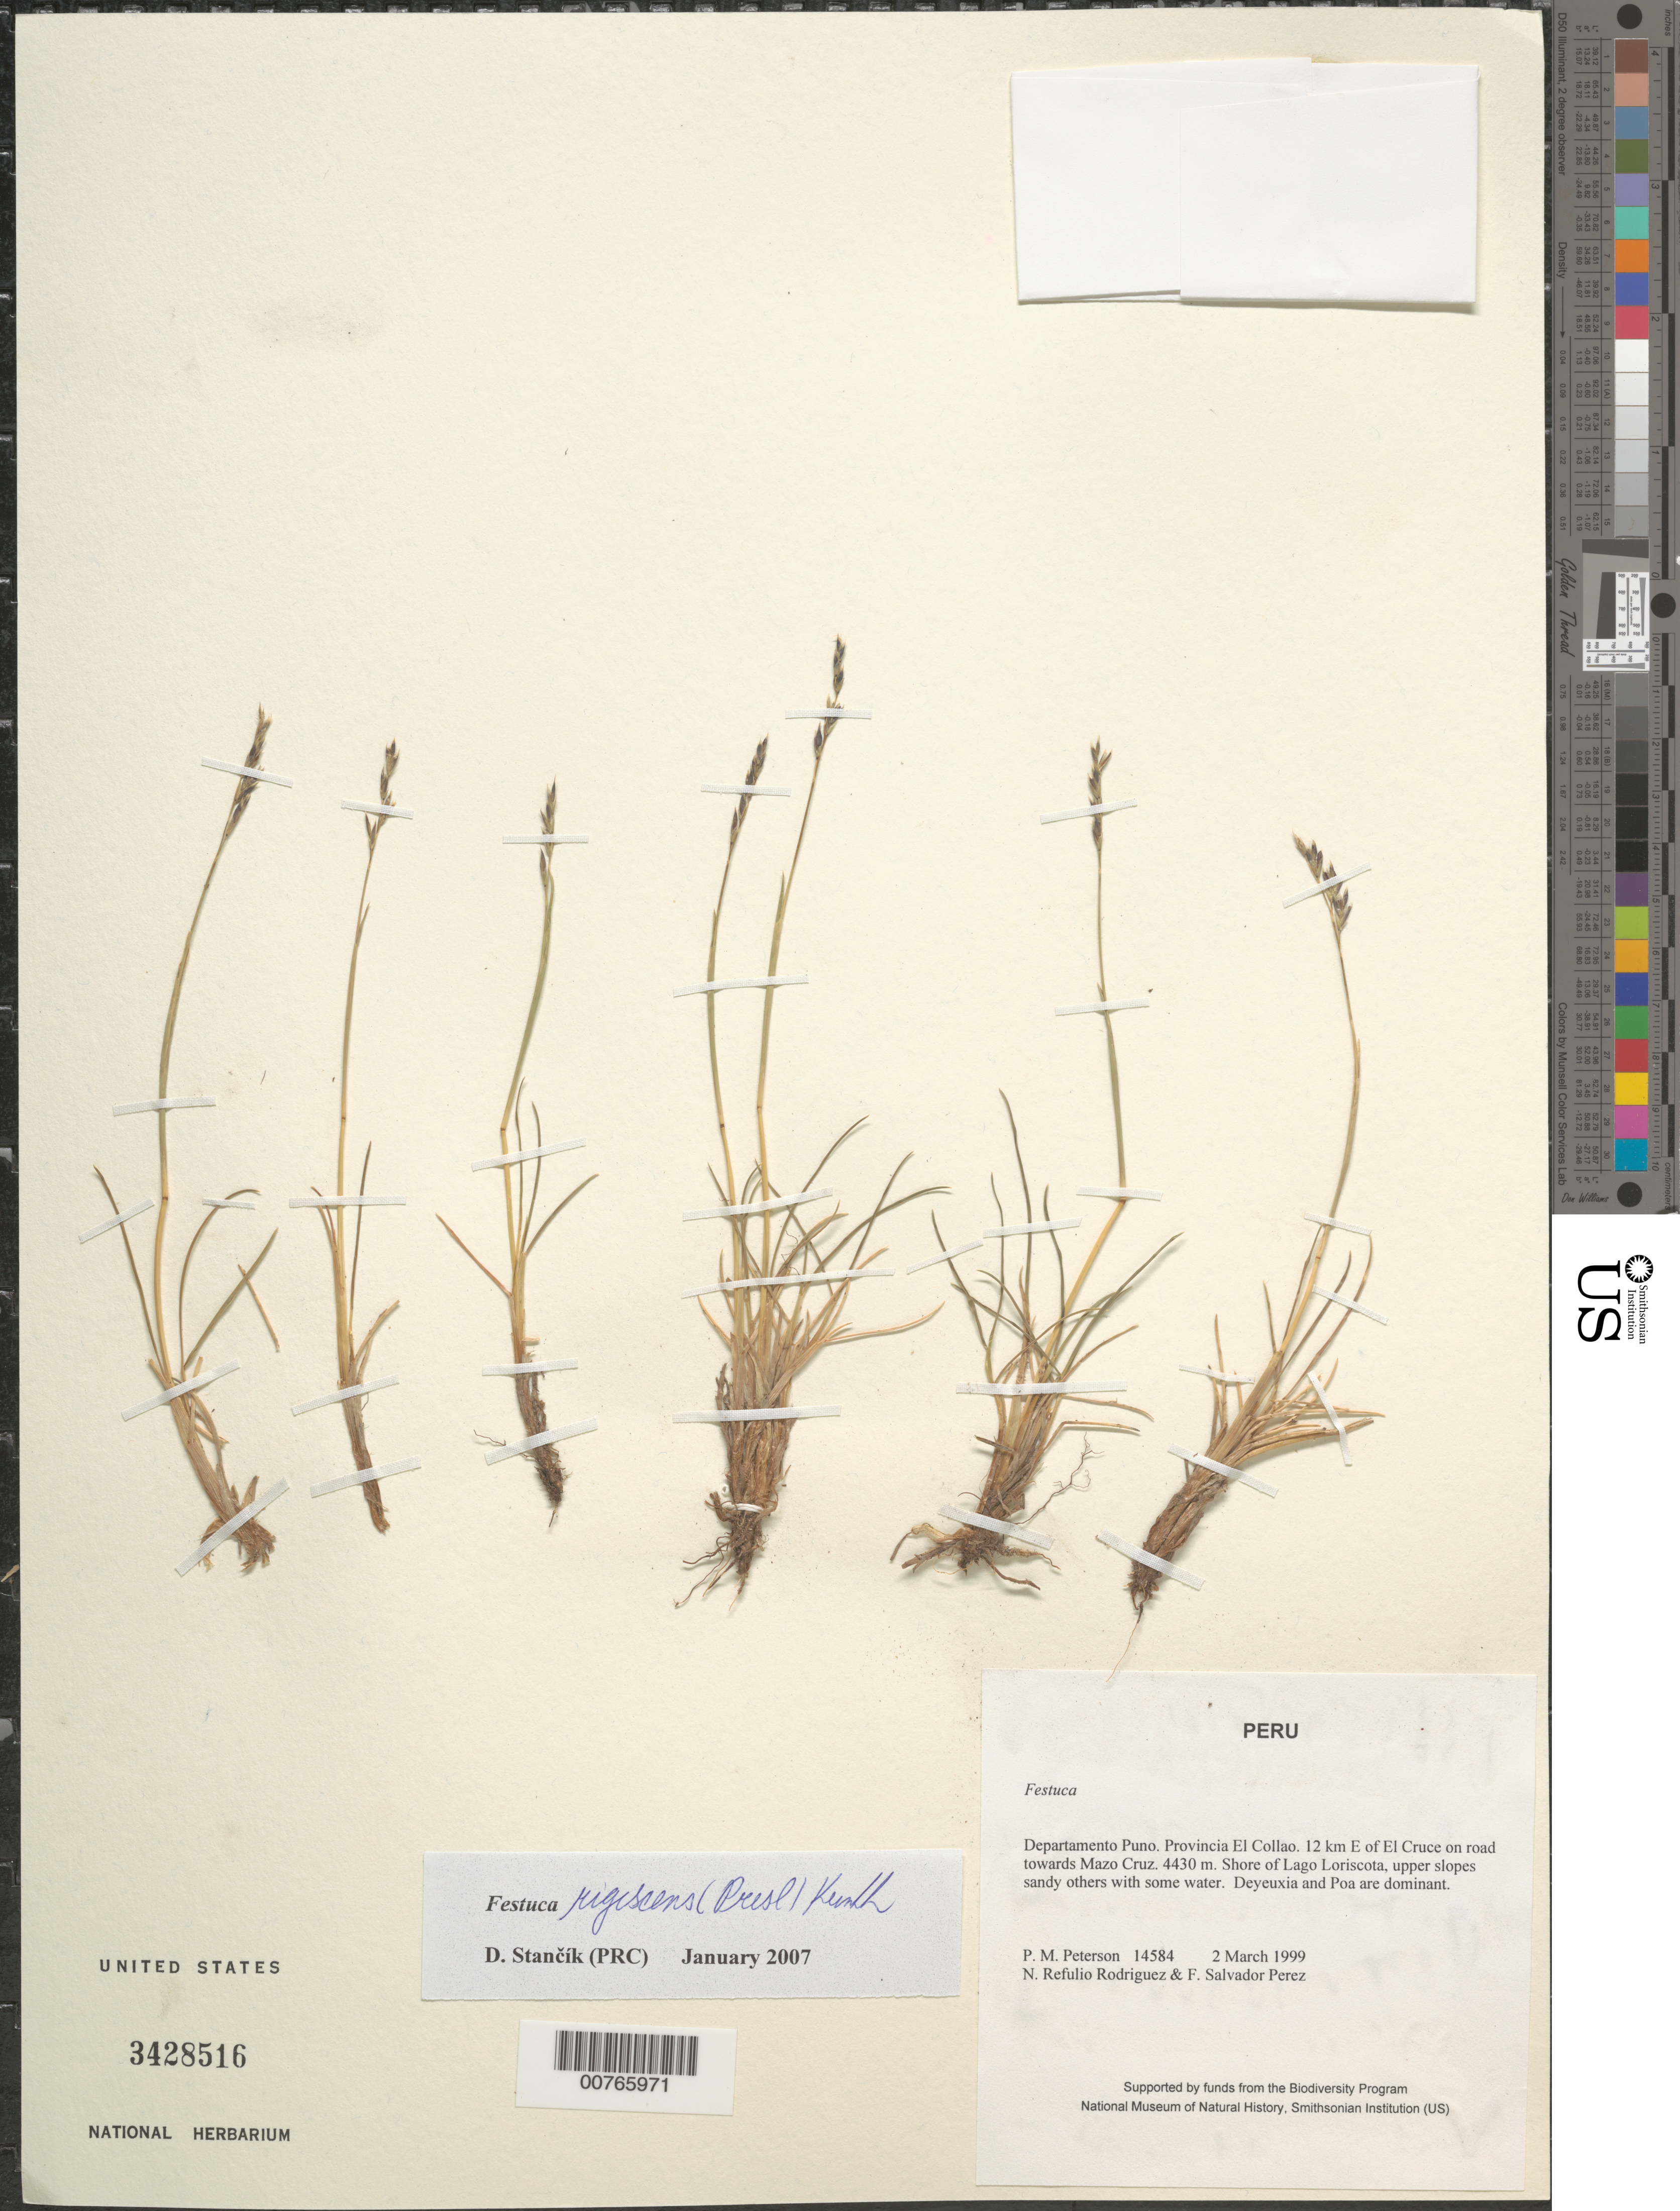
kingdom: Plantae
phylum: Tracheophyta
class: Liliopsida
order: Poales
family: Poaceae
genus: Festuca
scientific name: Festuca rigescens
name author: (J. Presl) Kunth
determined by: Stancik, D.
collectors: P. M. Peterson, N. Refulio-Rodríguez & F. Salvador Perez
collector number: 14584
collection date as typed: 02 Mar 1999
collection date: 1999-03-02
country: Peru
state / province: Puno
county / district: El Collao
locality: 12 km E of El Cruce on road towards Mazo Cruz.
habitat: Shore of Lago Loriscota, upper slopes sandy others with some water. Deyeuxia and Poa are dominant.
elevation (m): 4430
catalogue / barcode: US 3428516